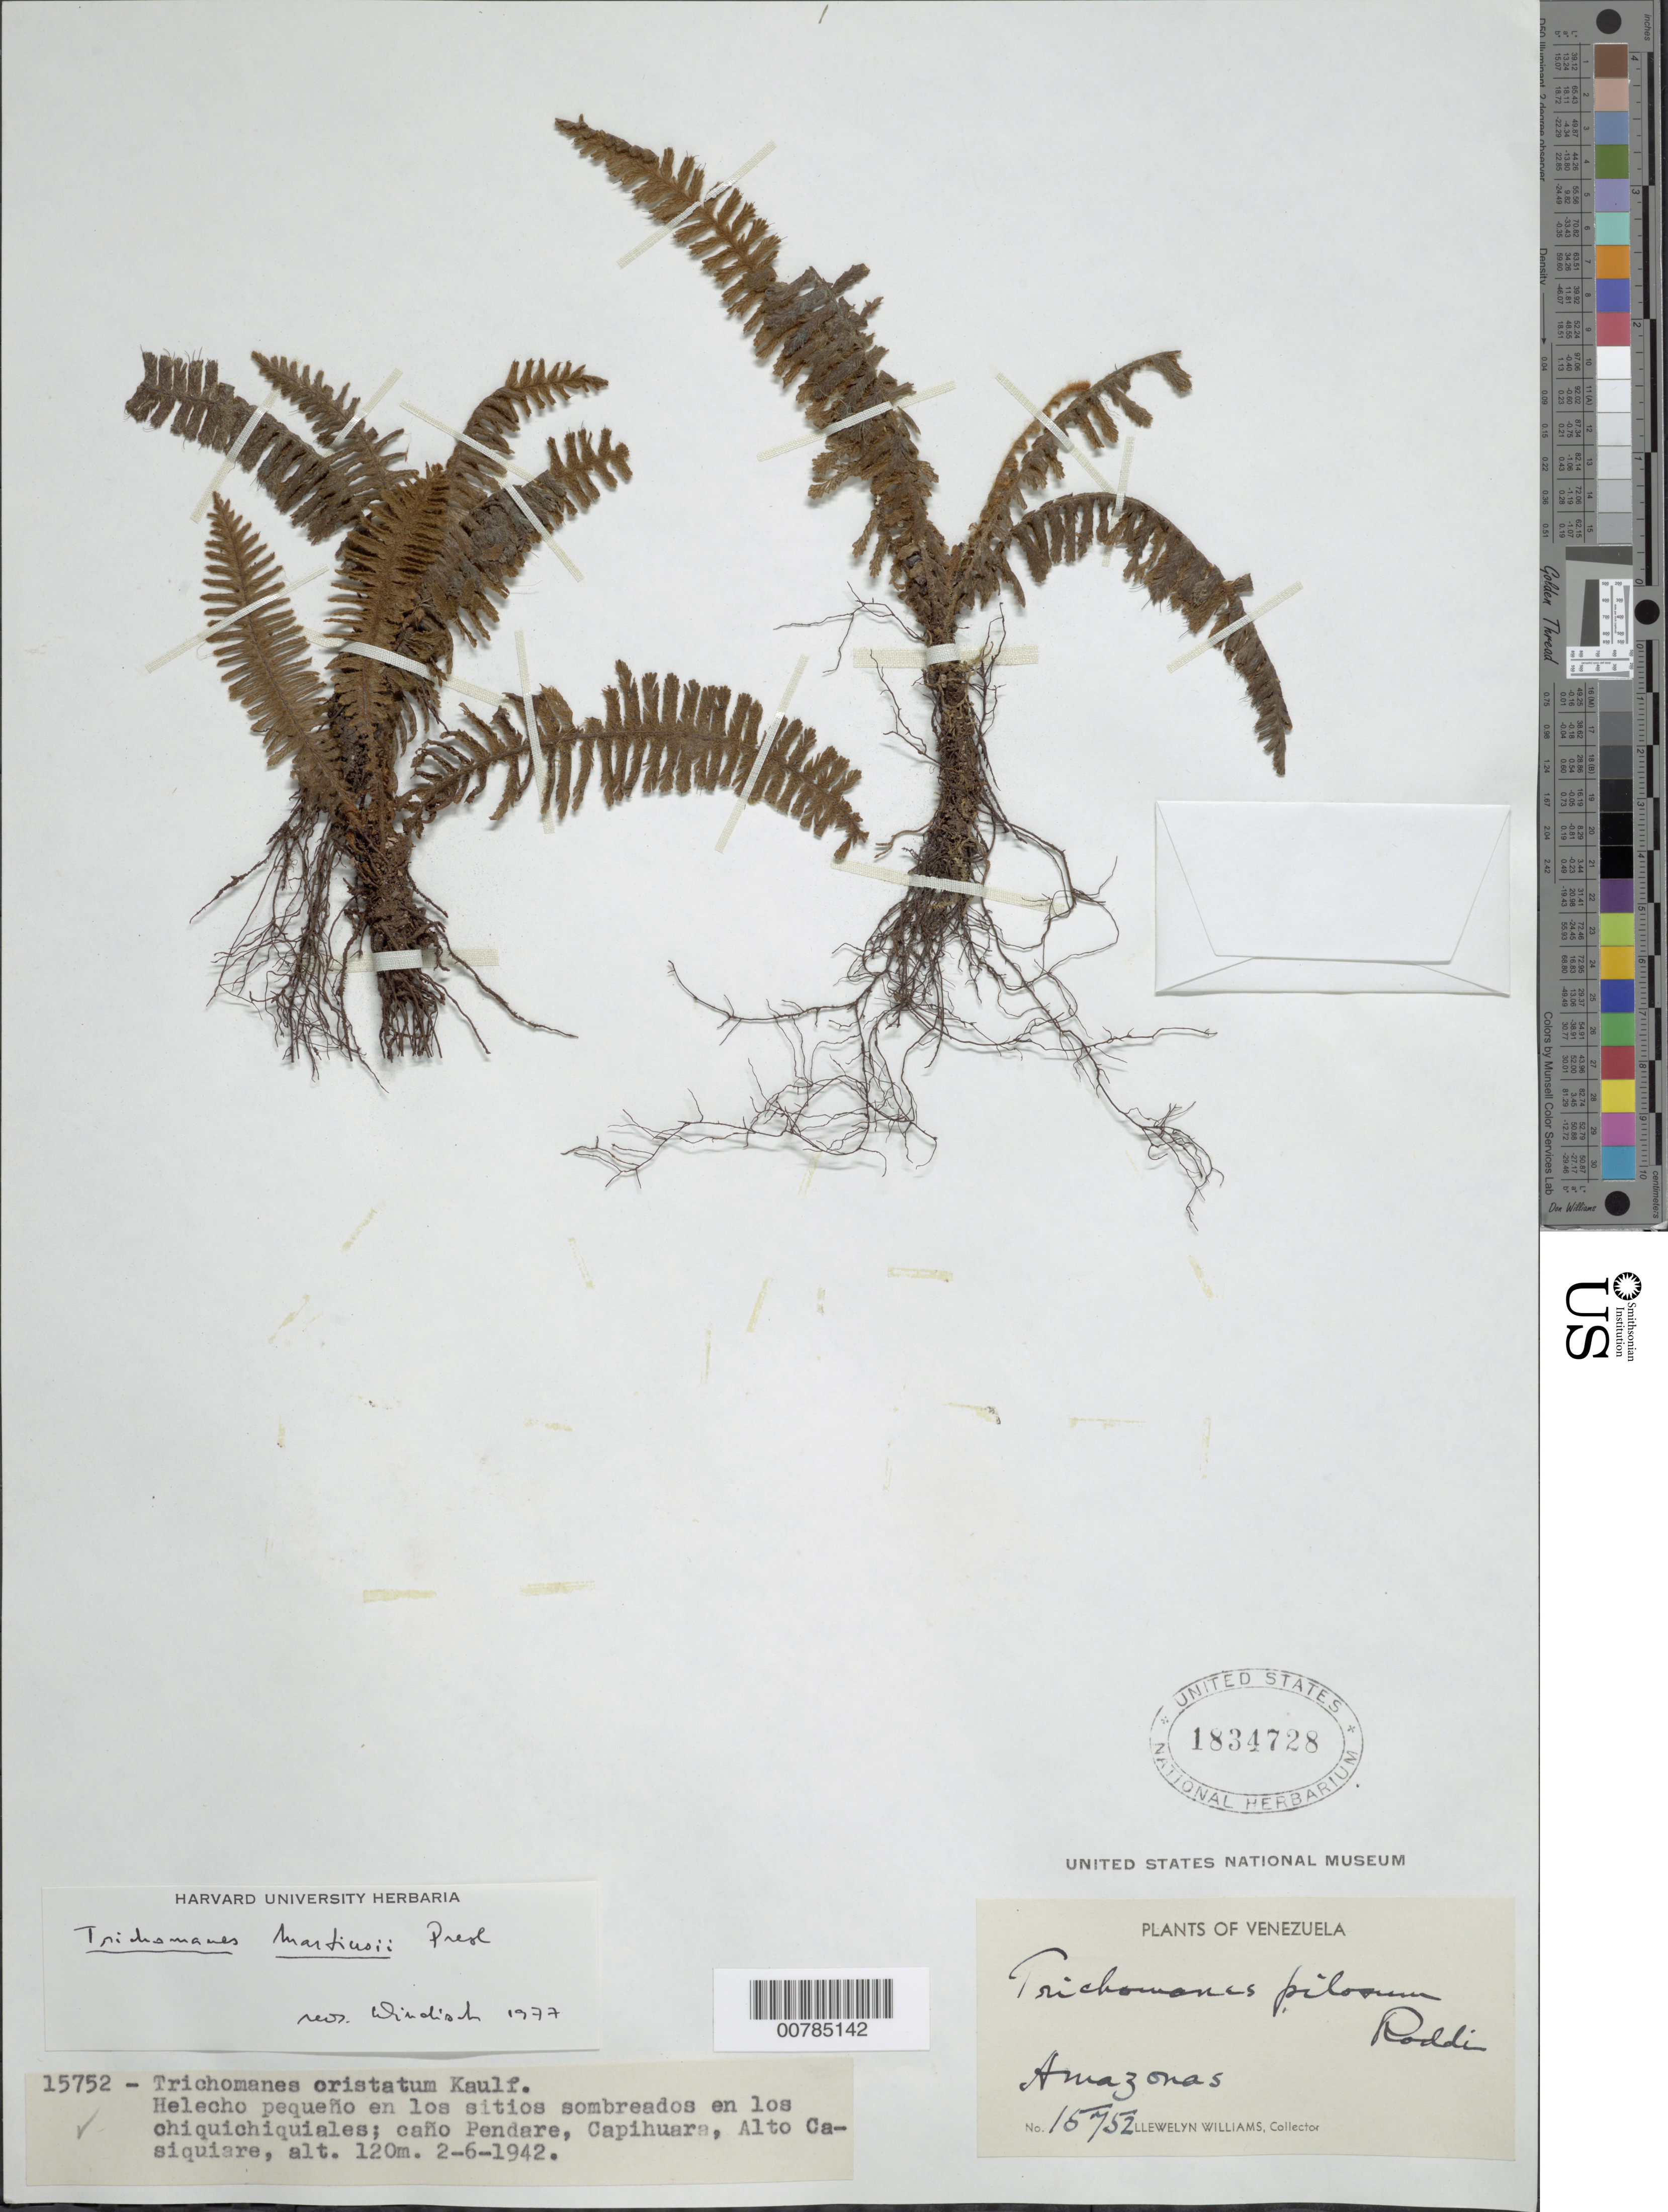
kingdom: Plantae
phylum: Tracheophyta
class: Polypodiopsida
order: Hymenophyllales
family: Hymenophyllaceae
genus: Trichomanes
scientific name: Trichomanes martiusii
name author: C. Presl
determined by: Windisch, Paulo Guenter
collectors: Ll. Williams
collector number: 15752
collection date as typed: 2-Jun-42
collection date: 1942-06-02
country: Venezuela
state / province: Amazonas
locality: Capihuara, Alto Casiquiare, Caño Pendare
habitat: Sitios sombreados en los chiquichquiales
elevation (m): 120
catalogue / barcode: US 1834728